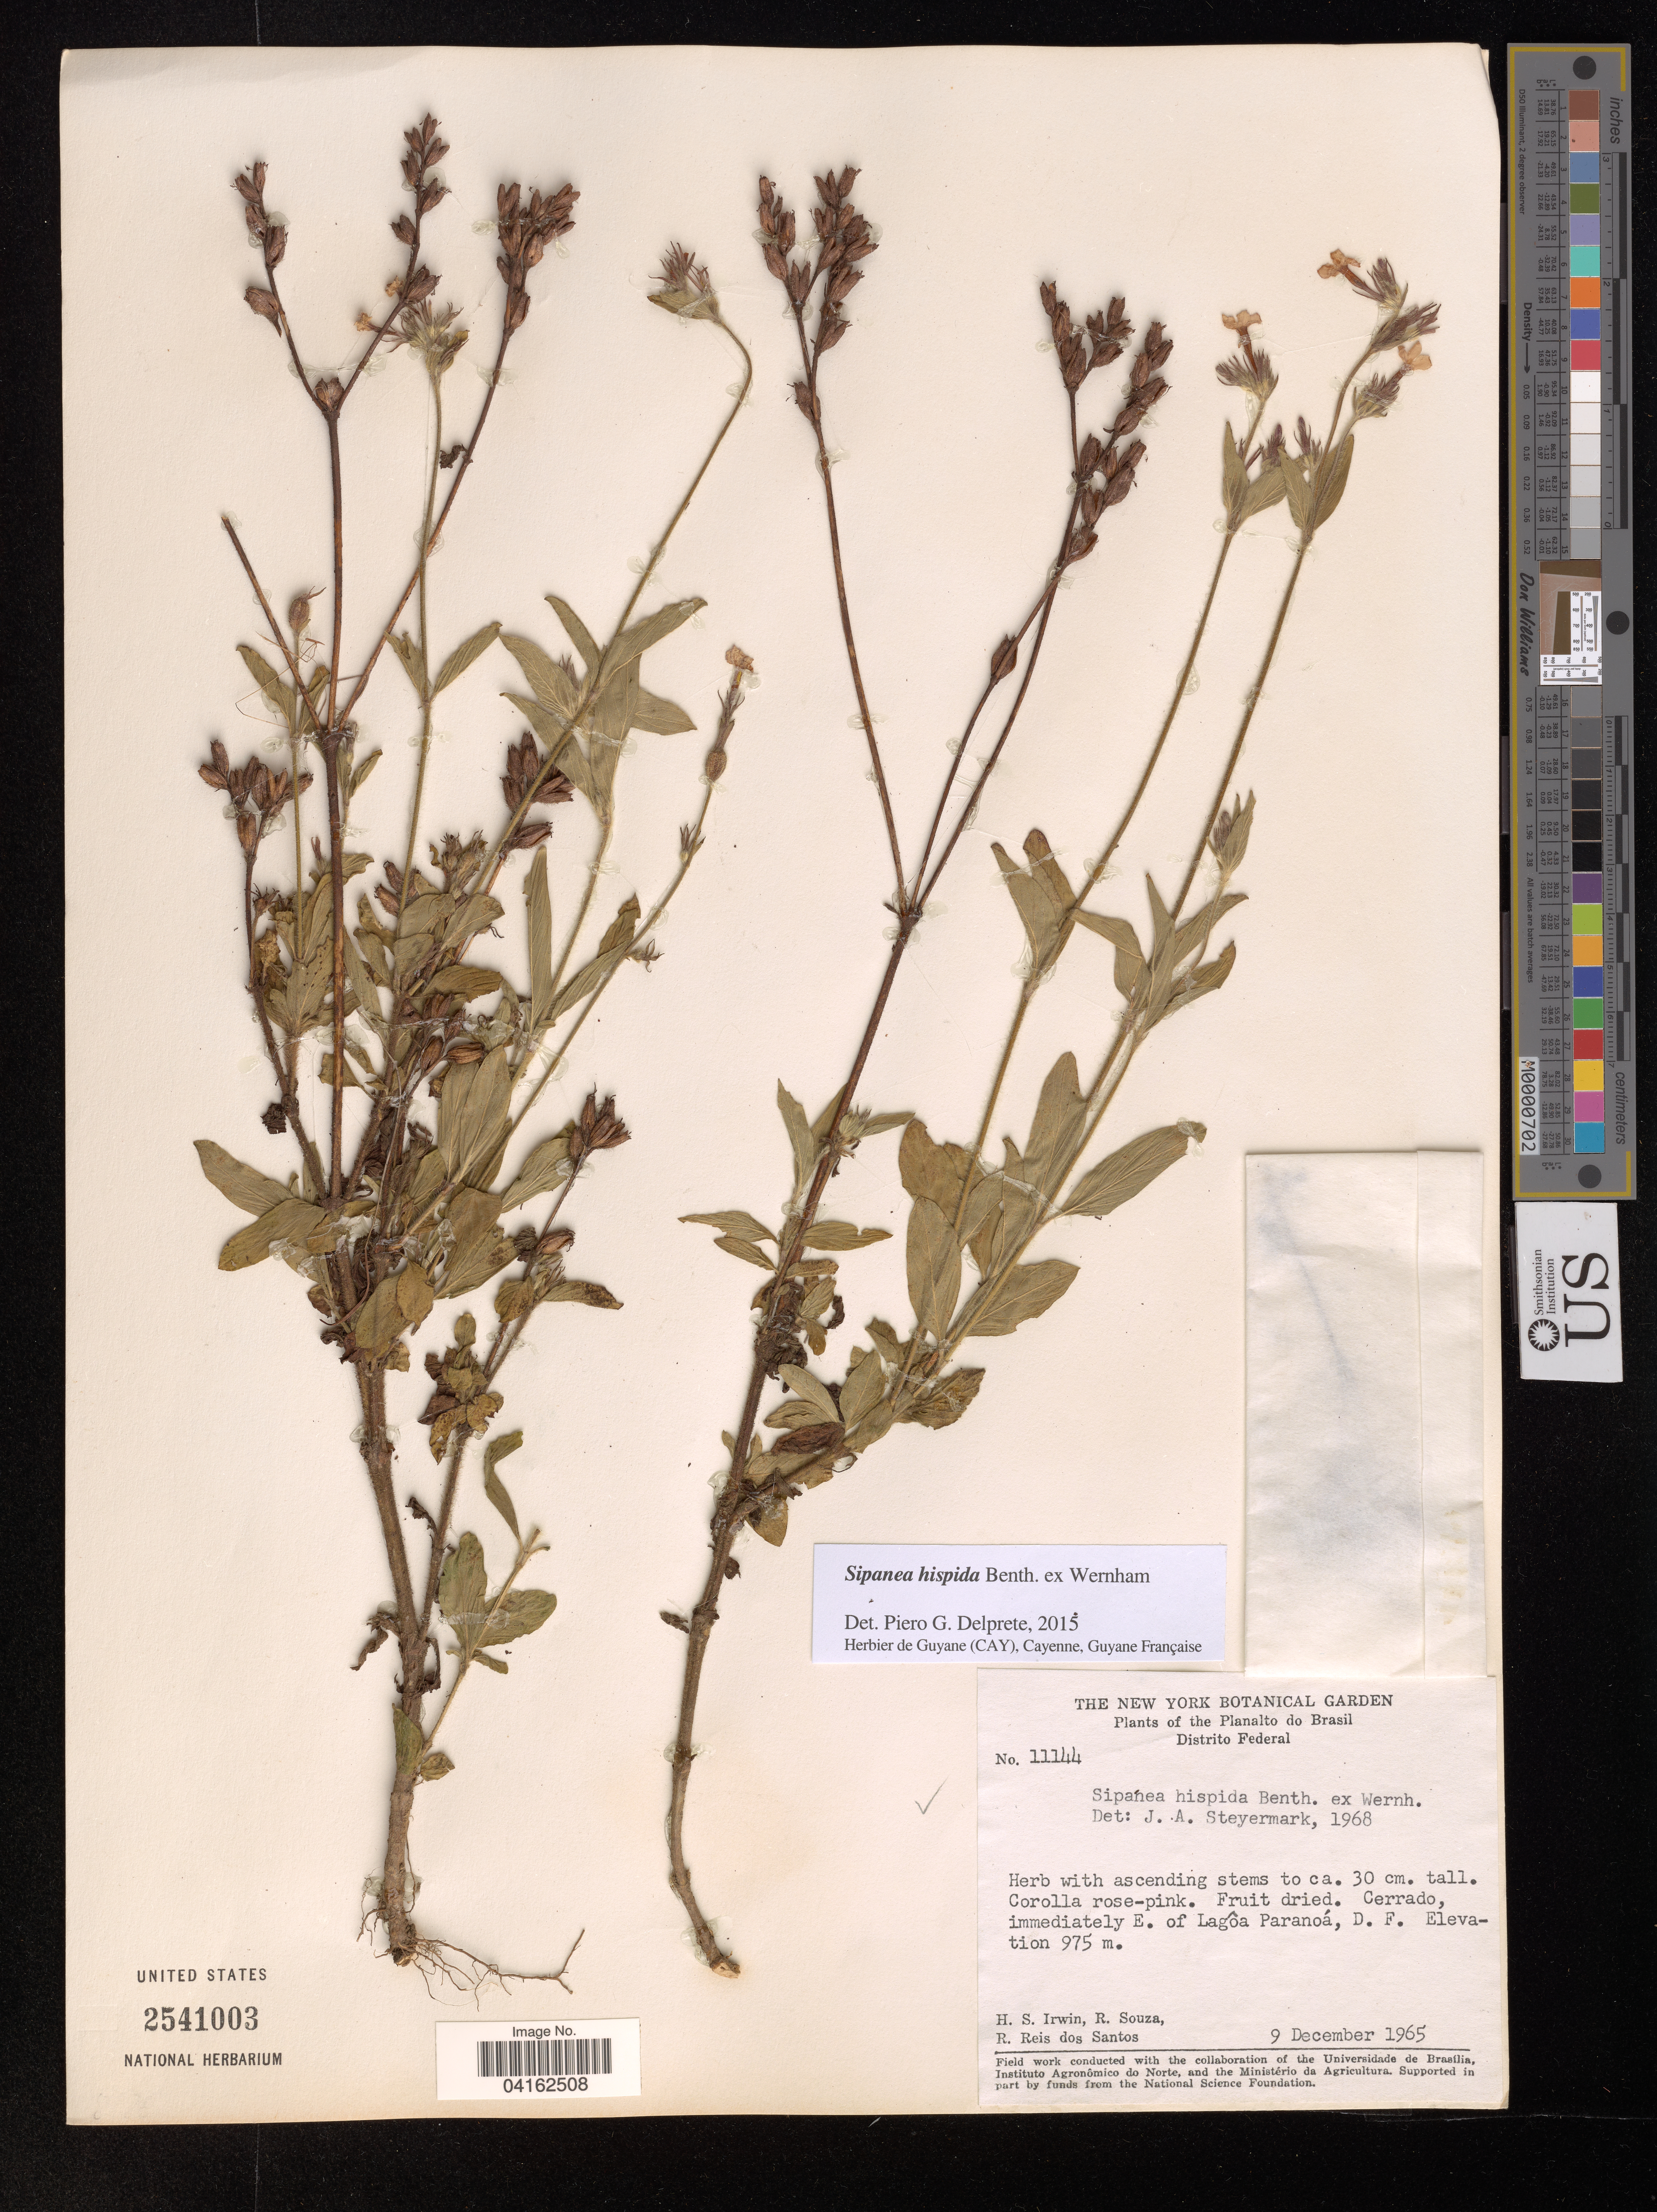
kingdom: Plantae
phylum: Tracheophyta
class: Magnoliopsida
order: Gentianales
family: Rubiaceae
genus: Sipanea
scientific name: Sipanea hispida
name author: Benth. ex Wernham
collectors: H. Irwin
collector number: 11144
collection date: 1965-12-09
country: Brazil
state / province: Distrito Federal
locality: Planalto do Brasil. Cerrado, immediately E. of Lagôa Paranoá, D. F.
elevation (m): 975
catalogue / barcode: US 2541003